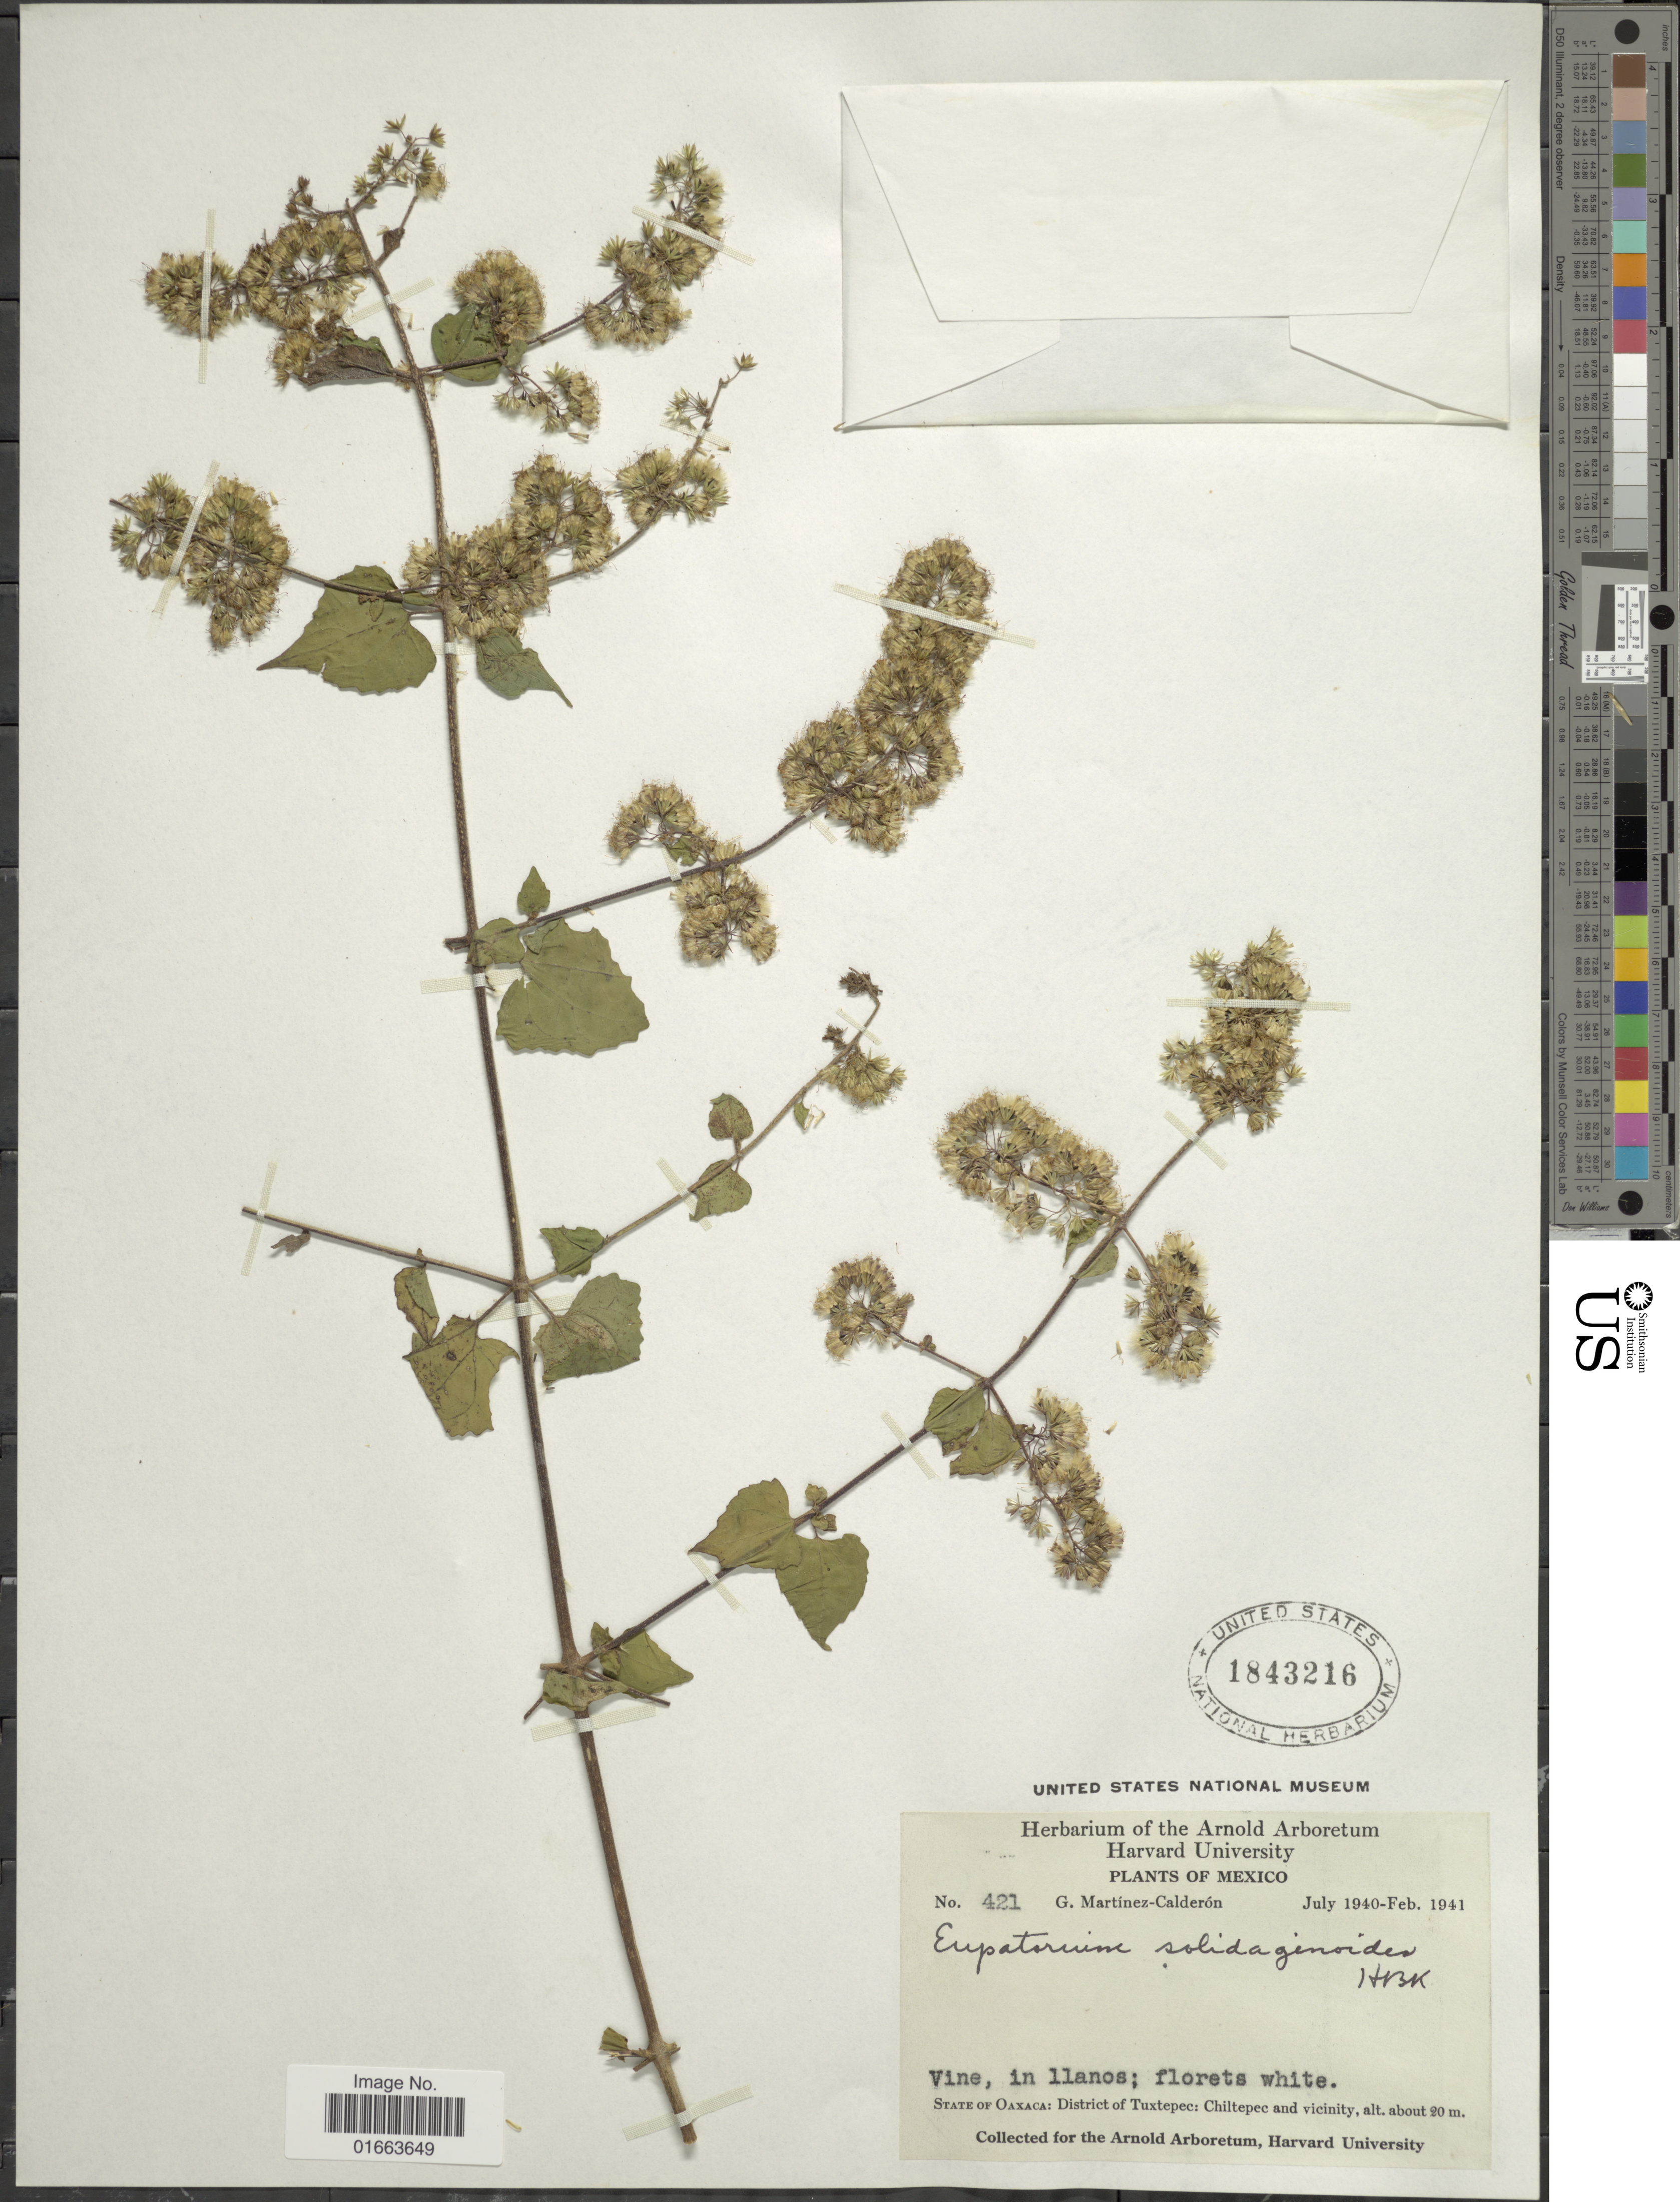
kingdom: Plantae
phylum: Tracheophyta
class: Magnoliopsida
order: Asterales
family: Asteraceae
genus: Koanophyllon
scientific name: Koanophyllon solidaginoides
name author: (Kunth) R.M. King & H. Rob.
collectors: G. Martínez Calderón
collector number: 421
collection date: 1940-07/1941-02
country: Mexico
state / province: Oaxaca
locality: Vine, in llanos; District of Tuxtepec: Chiltepec and vicinity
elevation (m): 20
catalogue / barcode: US 1843219